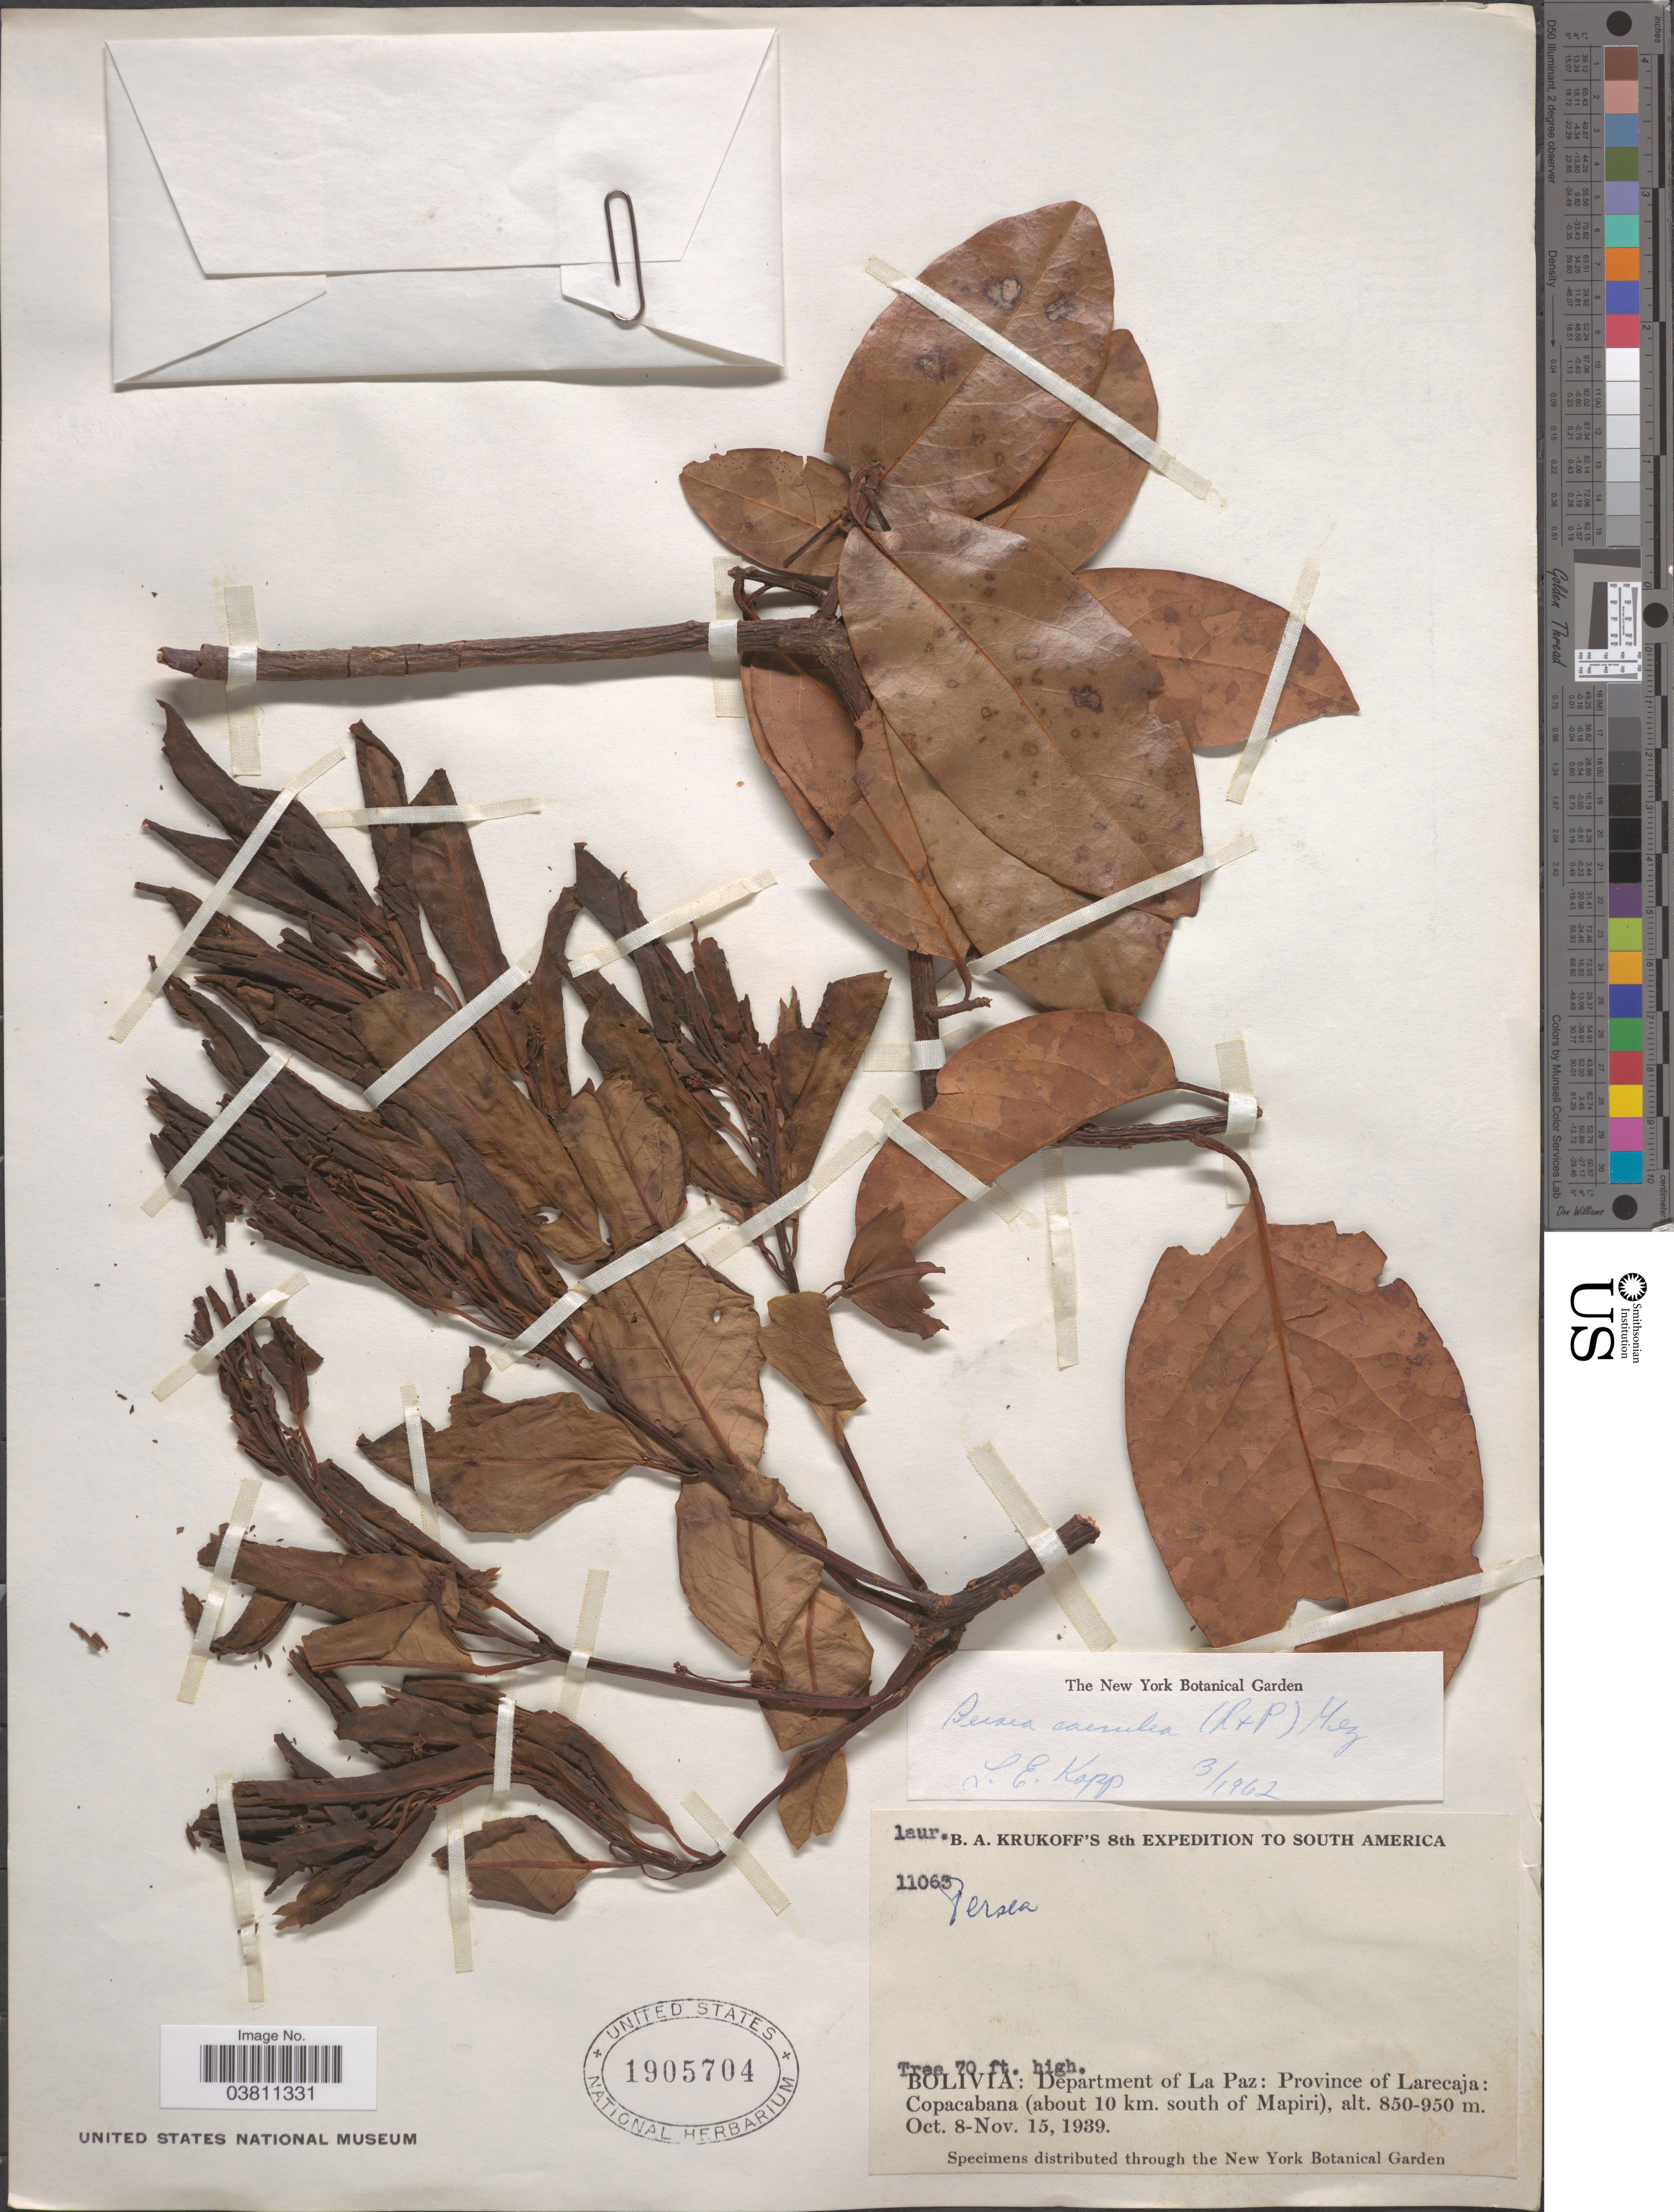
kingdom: Plantae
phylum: Tracheophyta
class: Magnoliopsida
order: Laurales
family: Lauraceae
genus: Persea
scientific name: Persea caerulea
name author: (Ruiz & Pav.) Mez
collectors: B. A. Krukoff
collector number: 11063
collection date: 1939-10-08/1939-11-15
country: Bolivia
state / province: La Paz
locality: South America. Department of La Paz: Province of Larecaja: Copacabana (about 10 km. south of Mapiri).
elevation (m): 850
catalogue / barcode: US 1905704